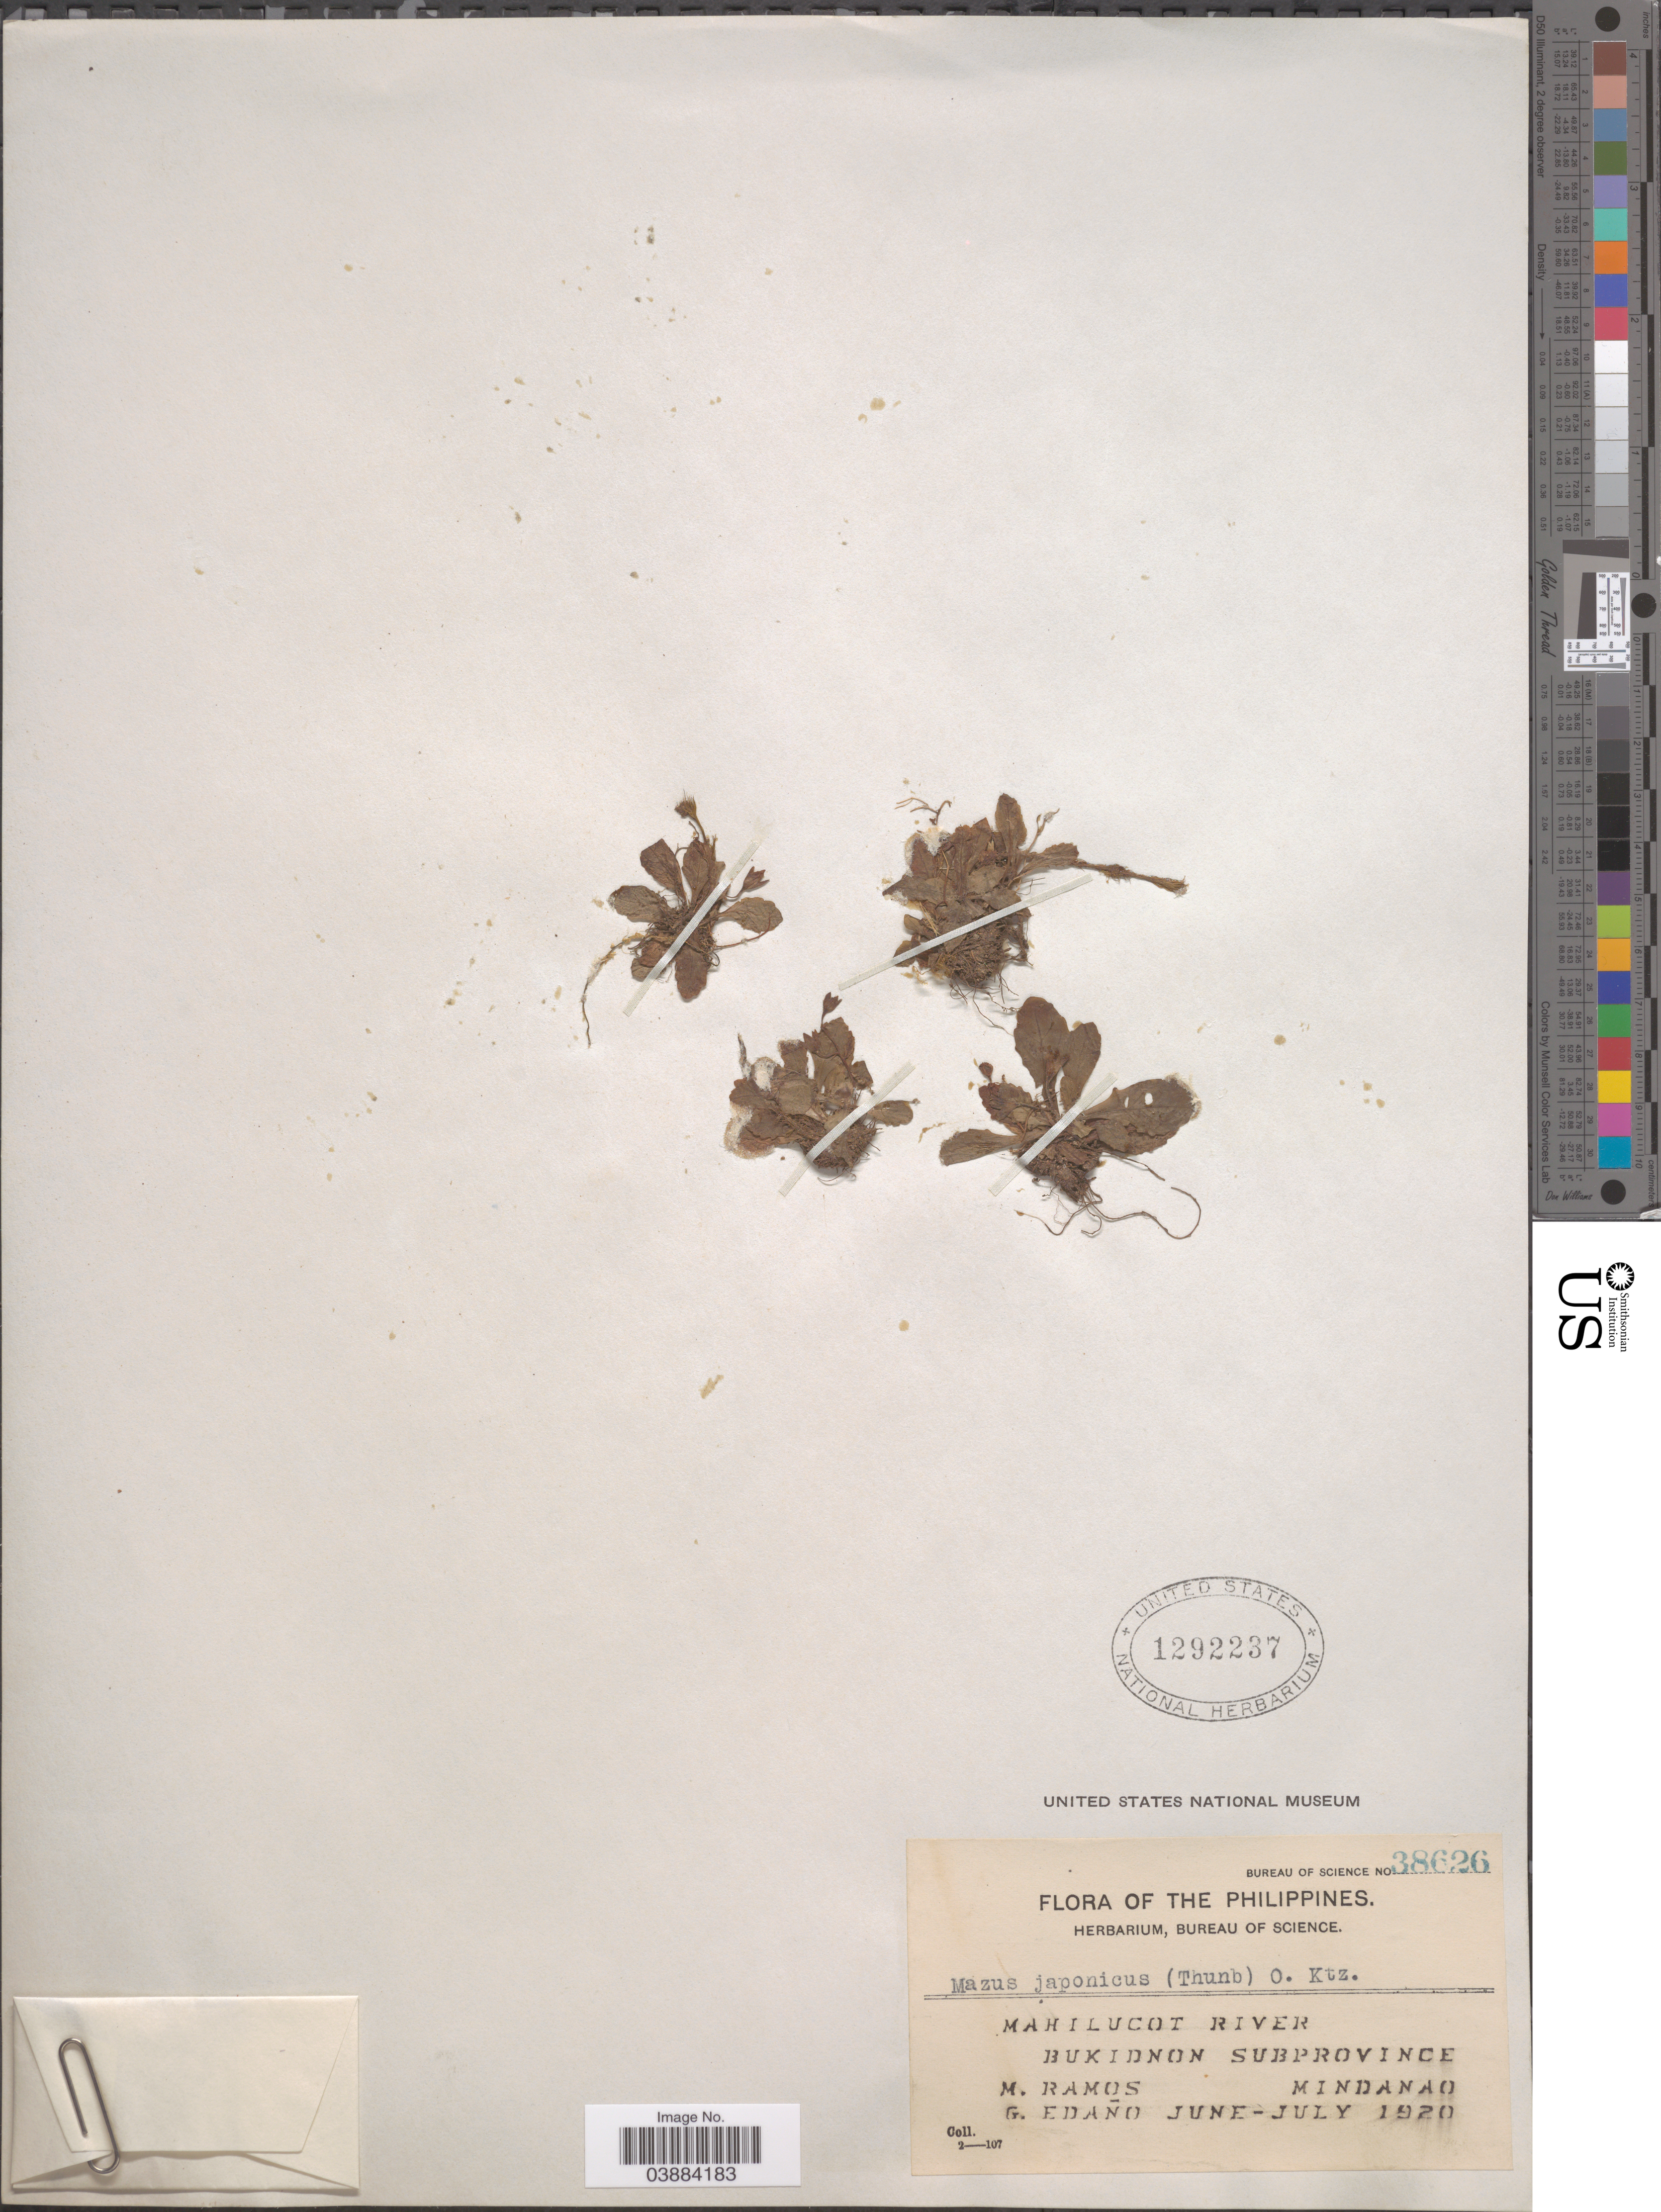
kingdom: Plantae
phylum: Tracheophyta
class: Magnoliopsida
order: Lamiales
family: Mazaceae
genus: Mazus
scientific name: Mazus rugosus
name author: Lour.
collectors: M. Ramos & G. Edaño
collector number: Bureau of science 38626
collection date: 1920-06/1920-07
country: Philippines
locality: Mahilucot River. Bukidnon subprovince. Mindanao.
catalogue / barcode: US 1292237